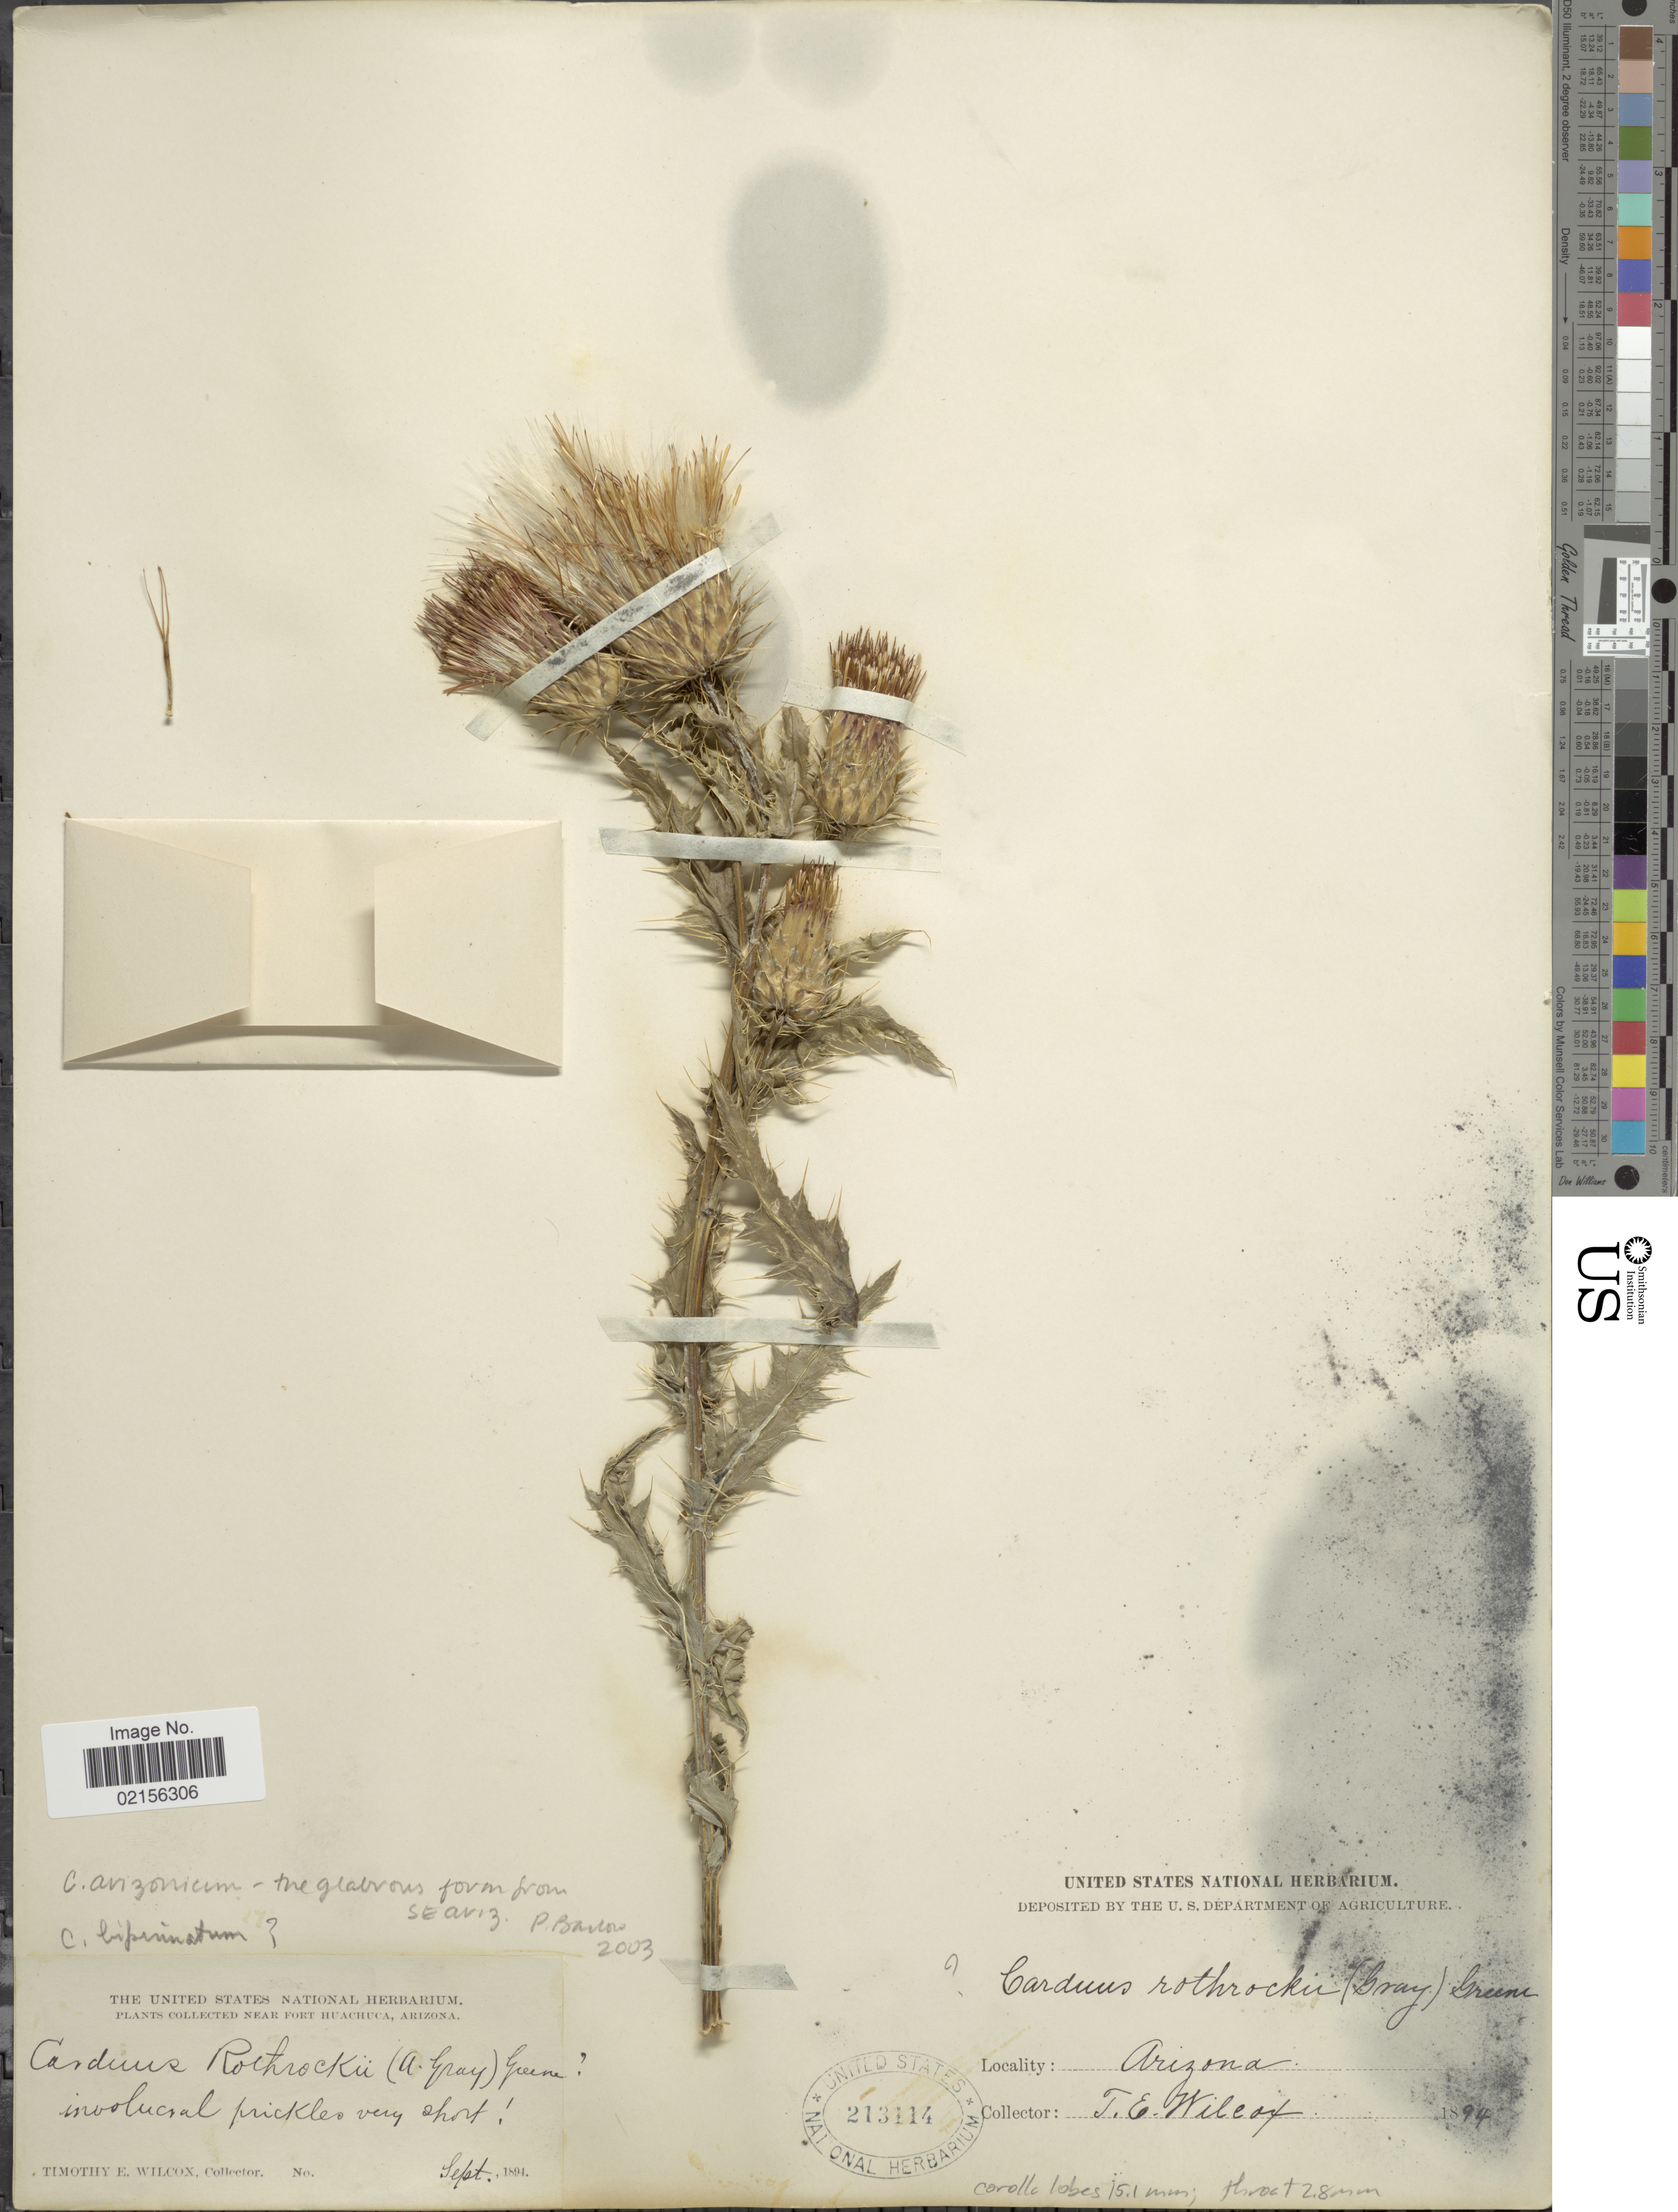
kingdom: Plantae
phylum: Tracheophyta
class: Magnoliopsida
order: Asterales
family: Asteraceae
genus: Cirsium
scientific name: Cirsium arizonicum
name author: (A. Gray) Petr.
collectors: T. E. Wilcox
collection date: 1894-09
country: United States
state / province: Arizona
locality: Near Fort Huachuca, involucral pickles very short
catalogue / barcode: US 213114